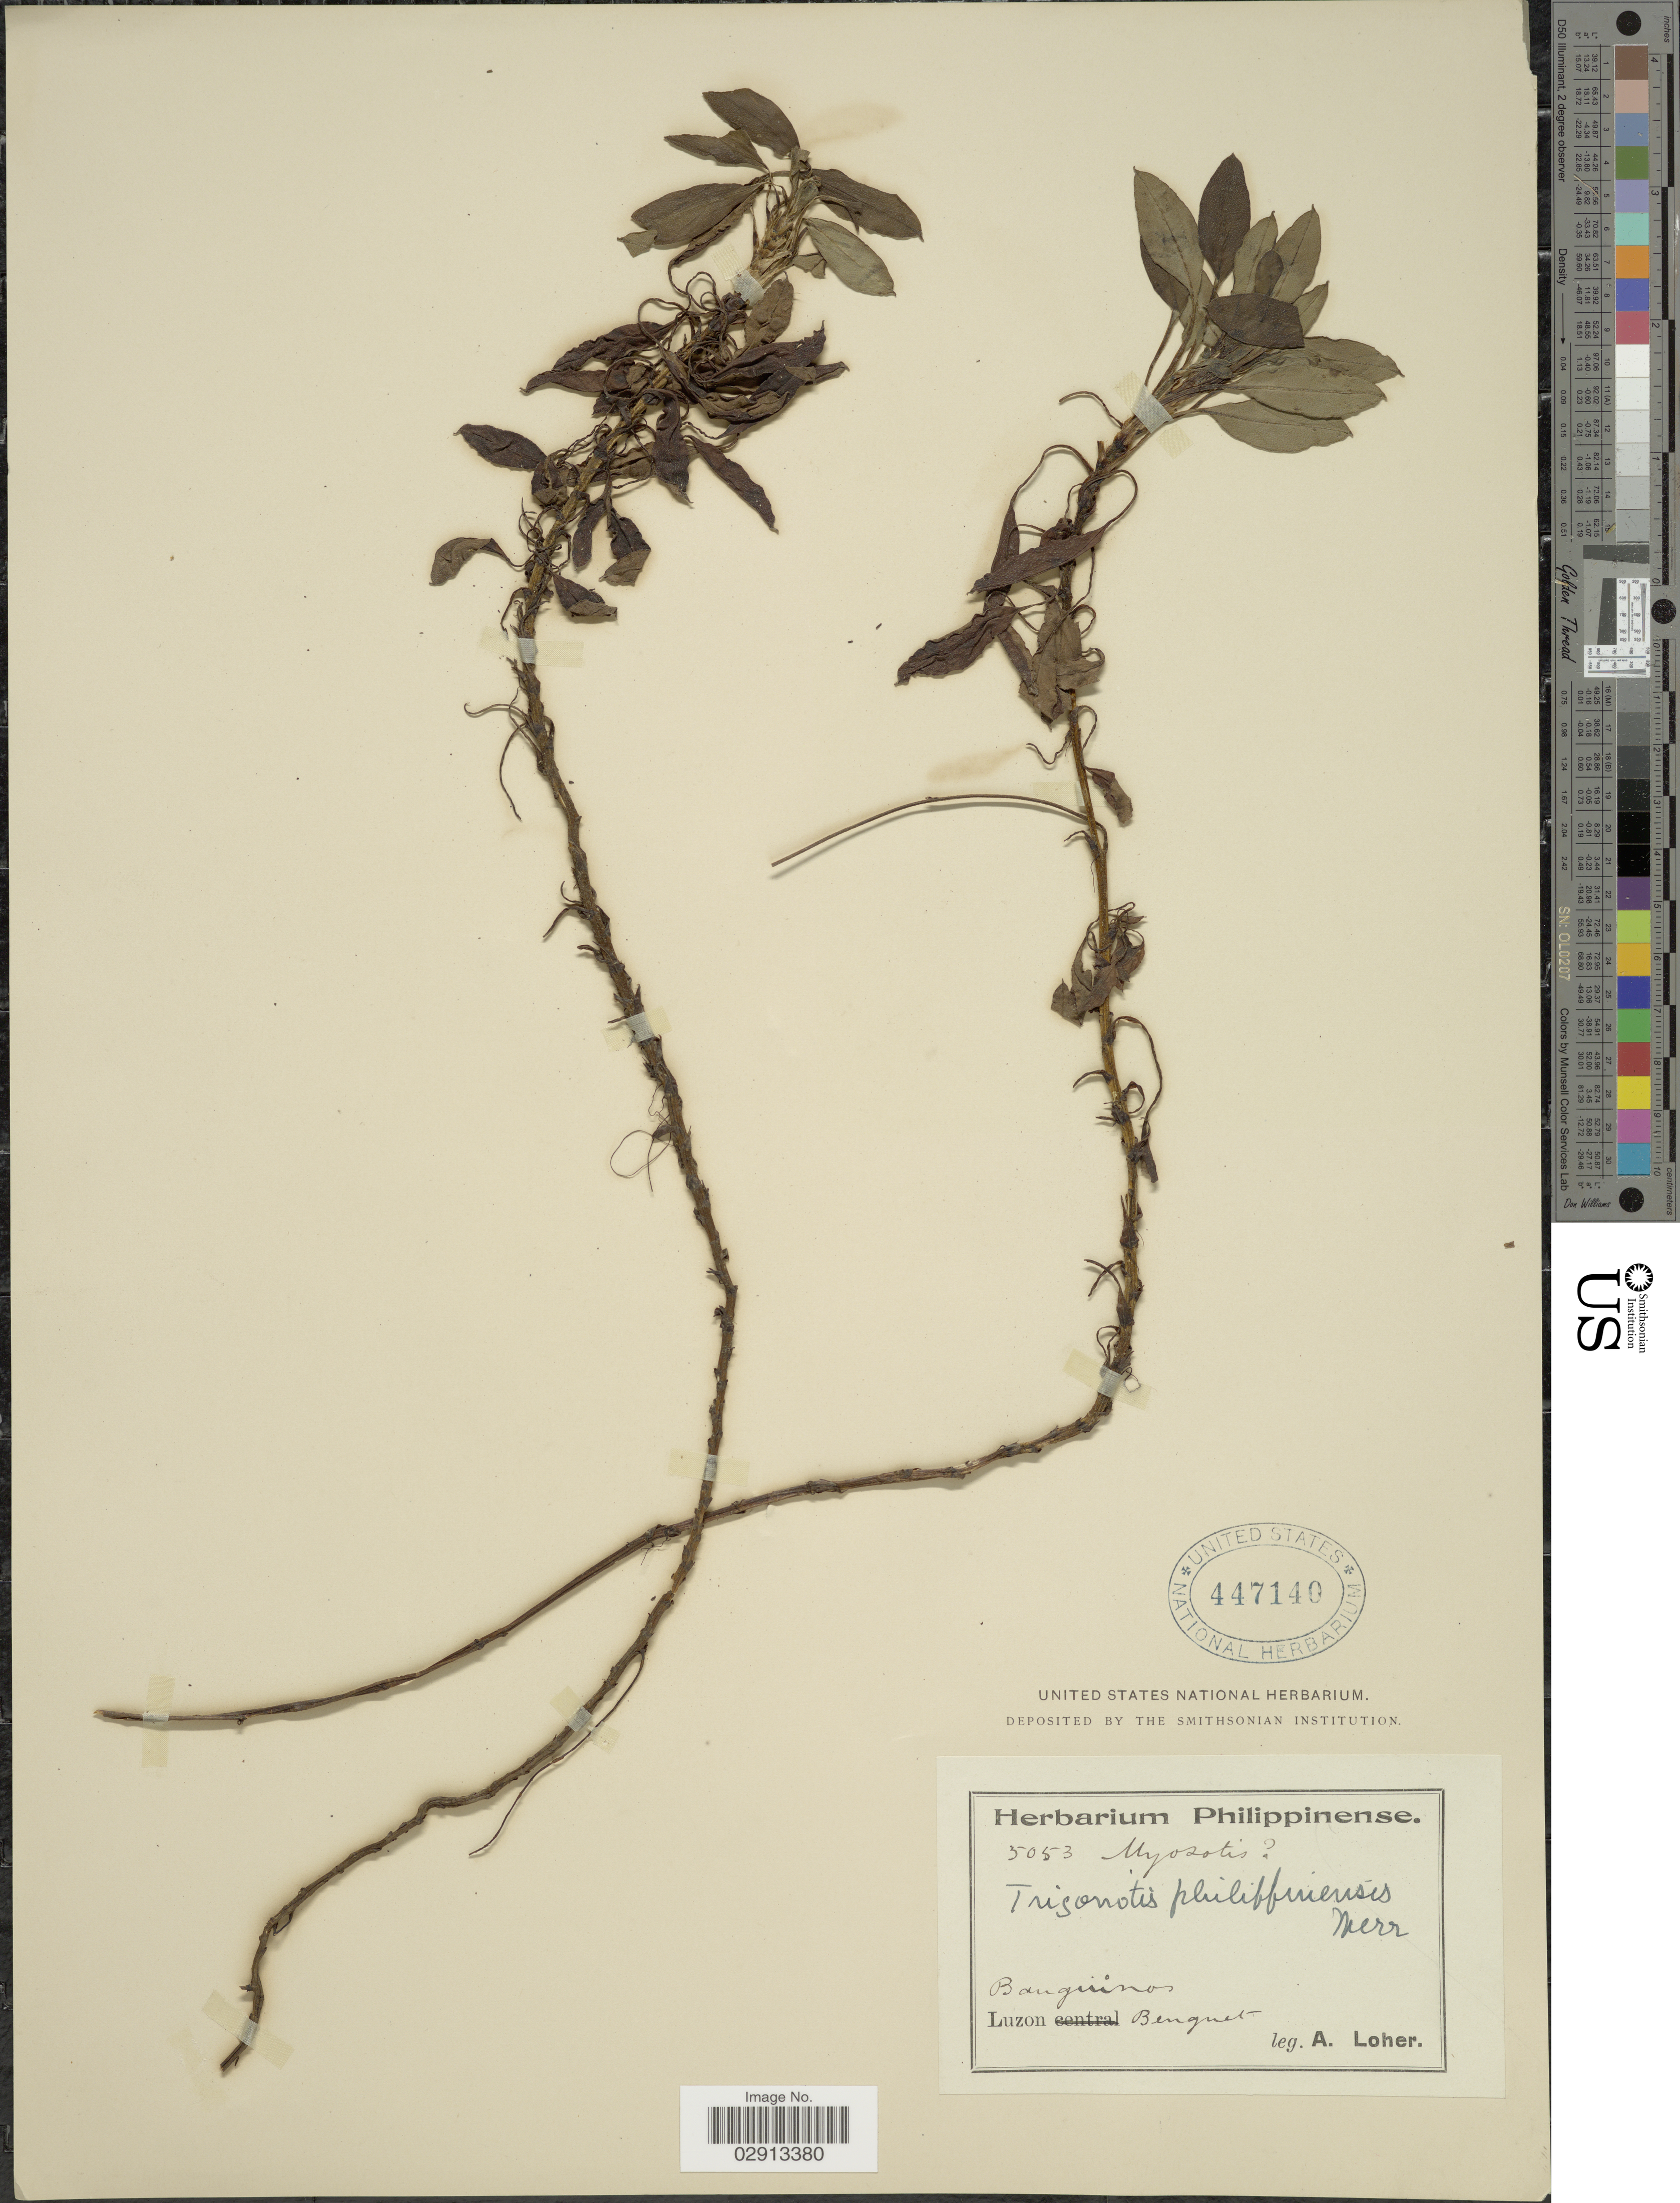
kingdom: Plantae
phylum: Tracheophyta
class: Magnoliopsida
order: Boraginales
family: Boraginaceae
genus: Trigonotis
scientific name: Trigonotis philippinensis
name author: Merr.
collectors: A. Loher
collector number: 5053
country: Philippines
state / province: Cordillera (Administrative Region)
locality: Bauguino (Correct spelling: Baguio) Luzon Benguet.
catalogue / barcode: US 447140